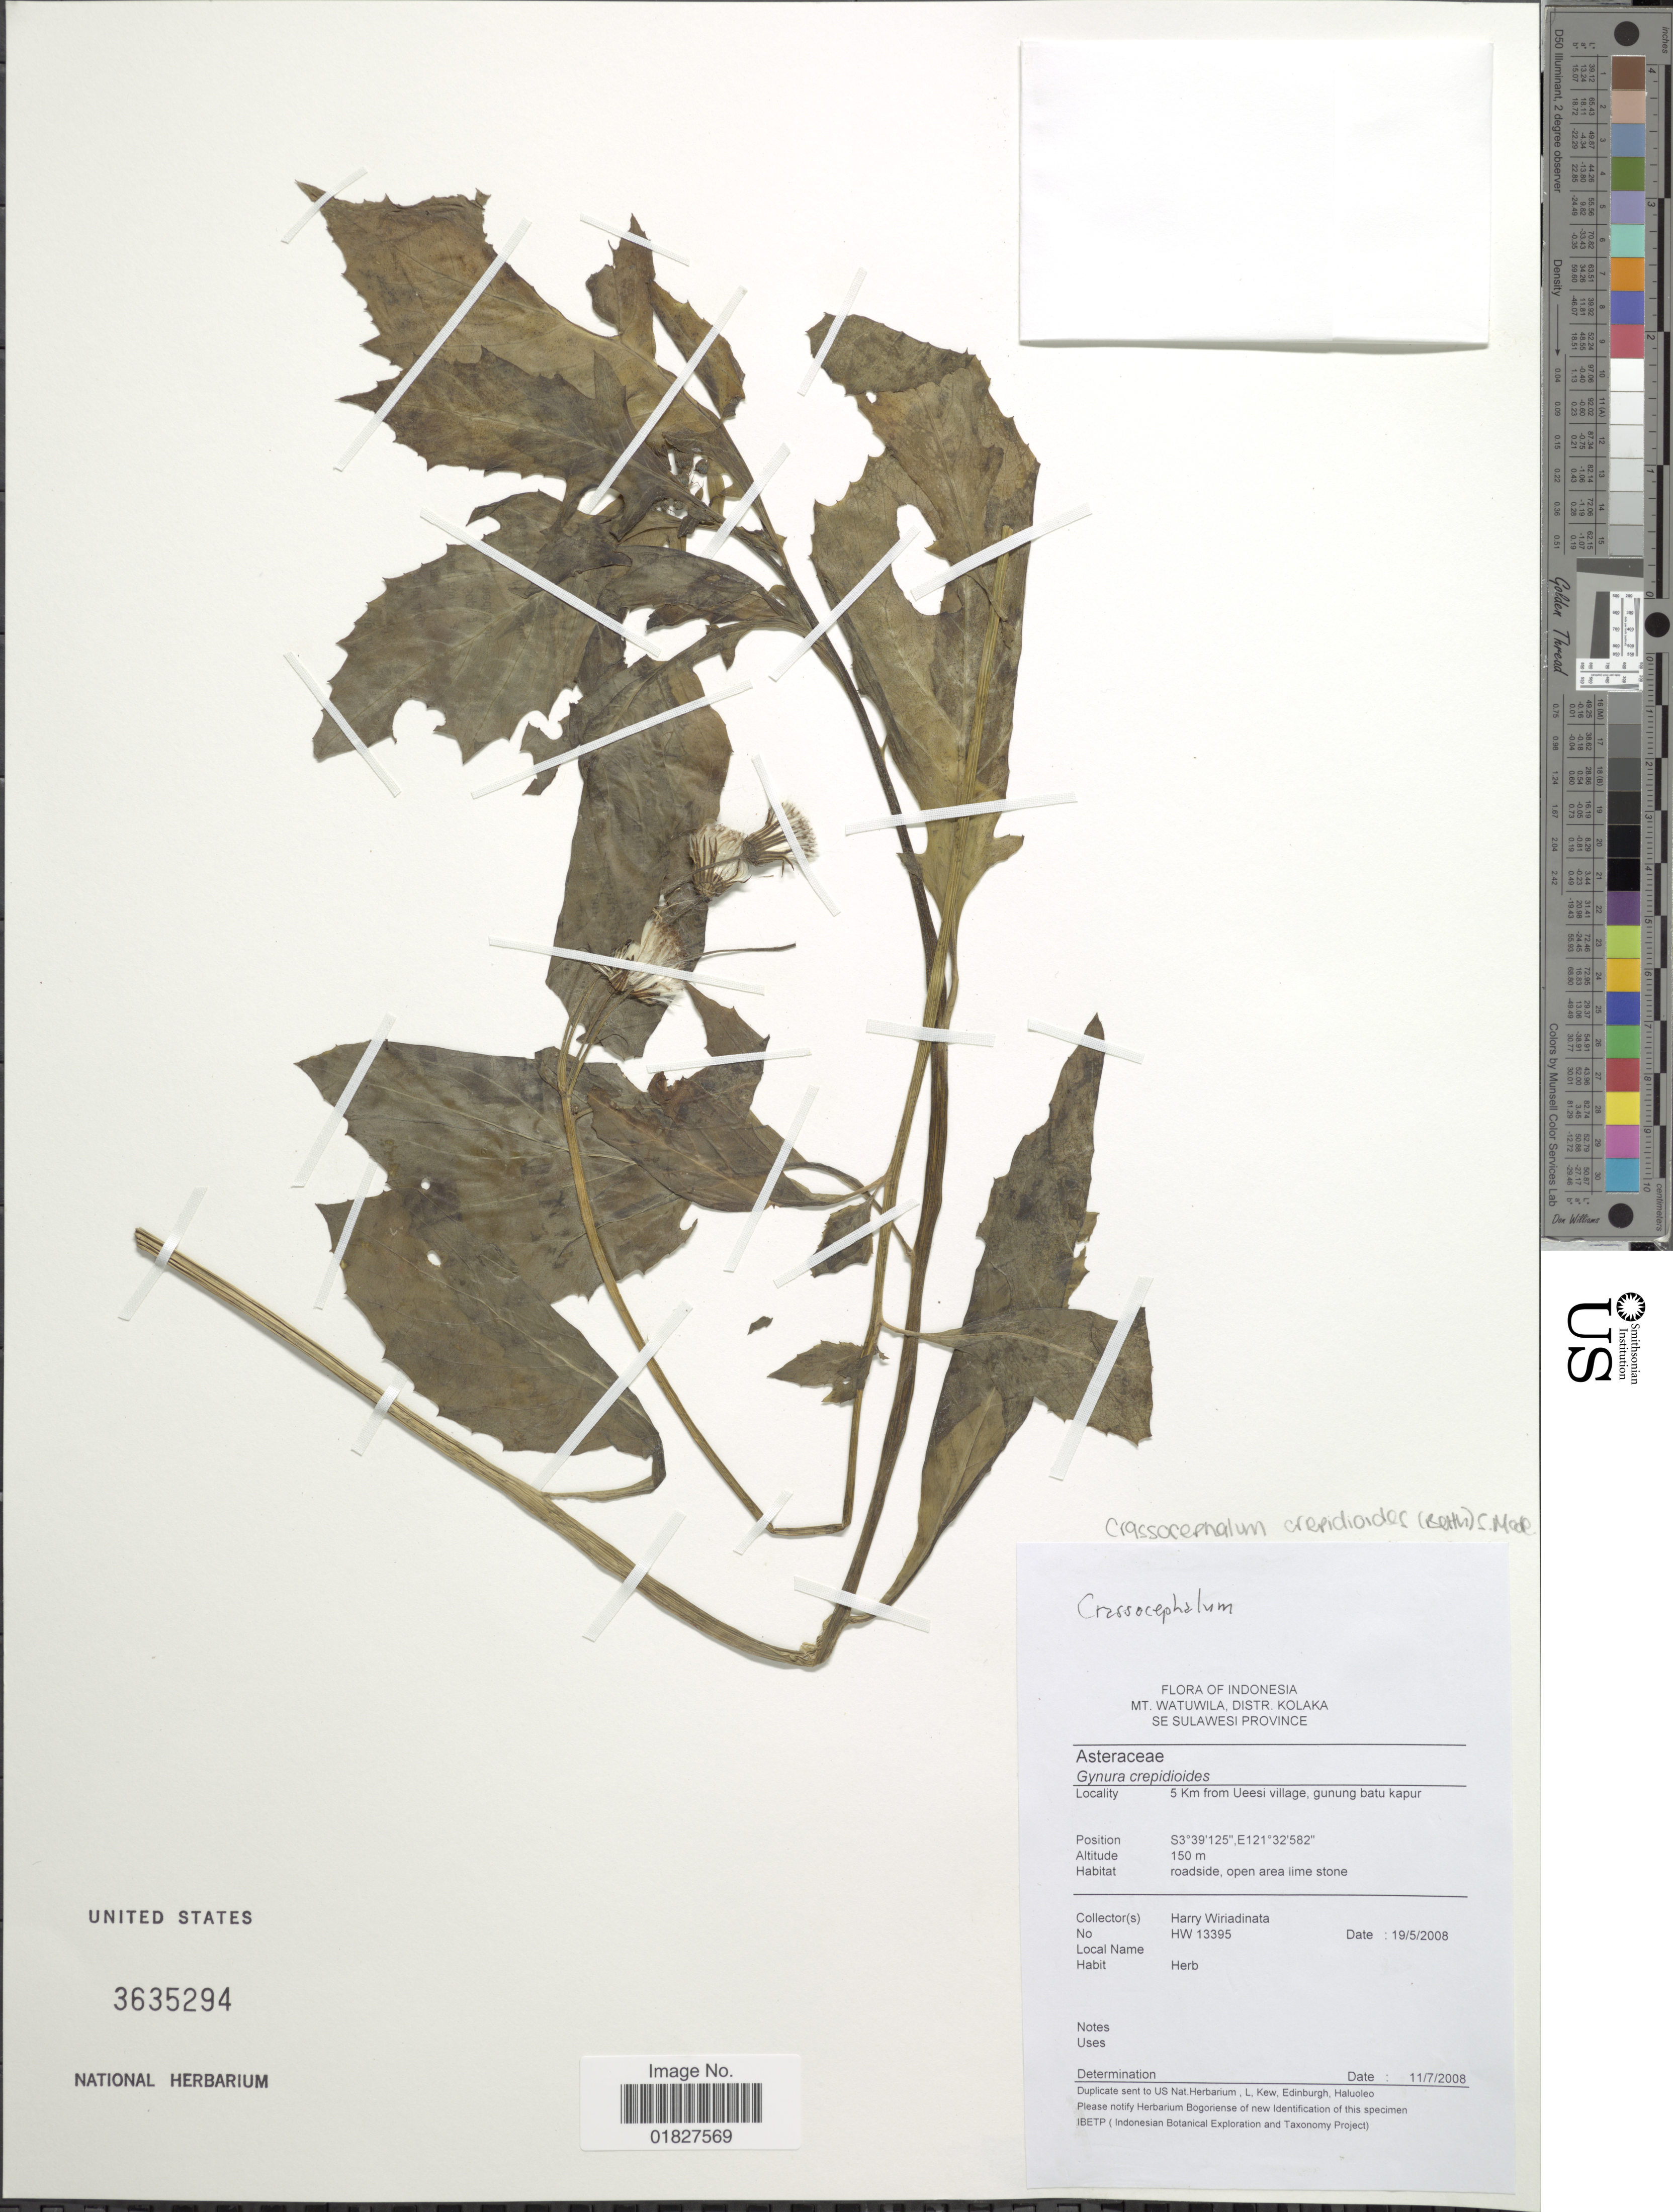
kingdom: Plantae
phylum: Tracheophyta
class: Magnoliopsida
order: Asterales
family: Asteraceae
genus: Crassocephalum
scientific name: Crassocephalum crepidioides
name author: (Benth.) S. Moore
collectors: H. Wiriadinata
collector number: HW13395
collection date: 2008-05-19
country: Indonesia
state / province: Sulawesi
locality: Mt. Watuwila, Distr. Kolaka, SE Sulawesi Province, 5 km from Ueesi village, gunung batu kapur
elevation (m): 150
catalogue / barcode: US 3635294